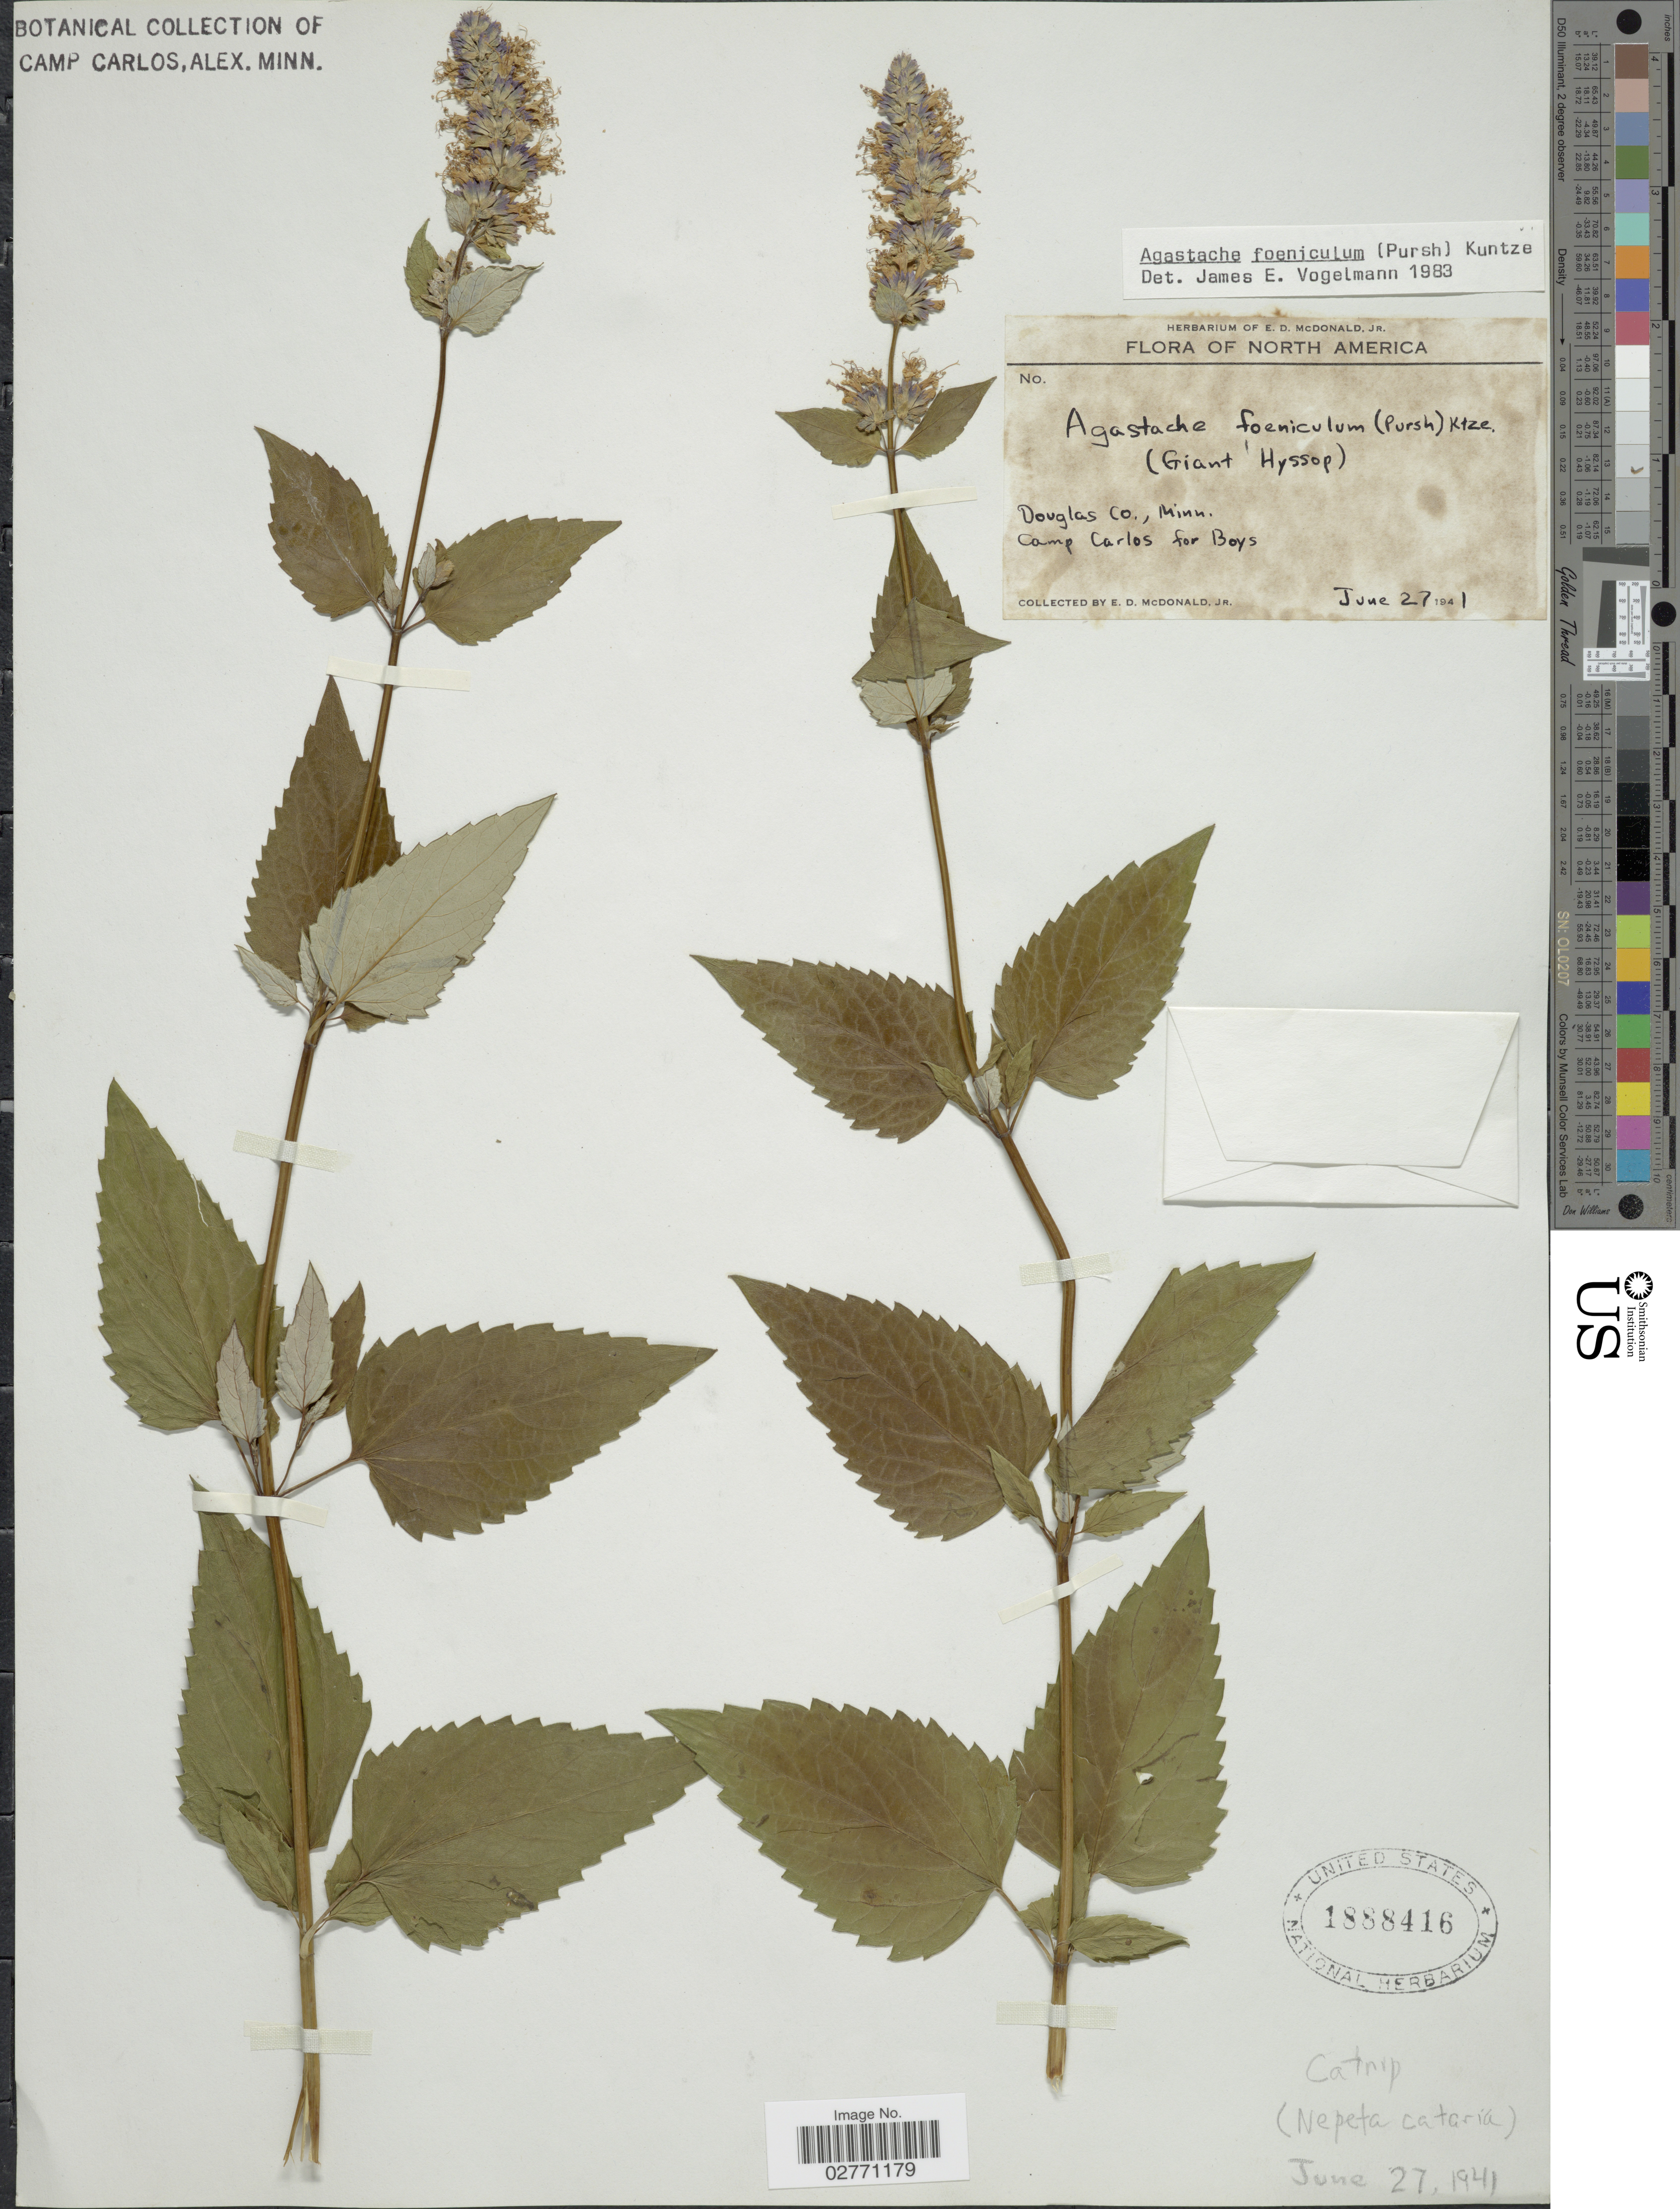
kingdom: Plantae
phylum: Tracheophyta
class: Magnoliopsida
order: Lamiales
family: Lamiaceae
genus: Agastache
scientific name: Agastache foeniculum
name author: (Pursh) Kuntze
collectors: E. D. McDonald Jr.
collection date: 1941-06-27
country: United States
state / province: Minnesota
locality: Douglas Co., Minn. Camp Carlos for Boys.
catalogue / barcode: US 1888416